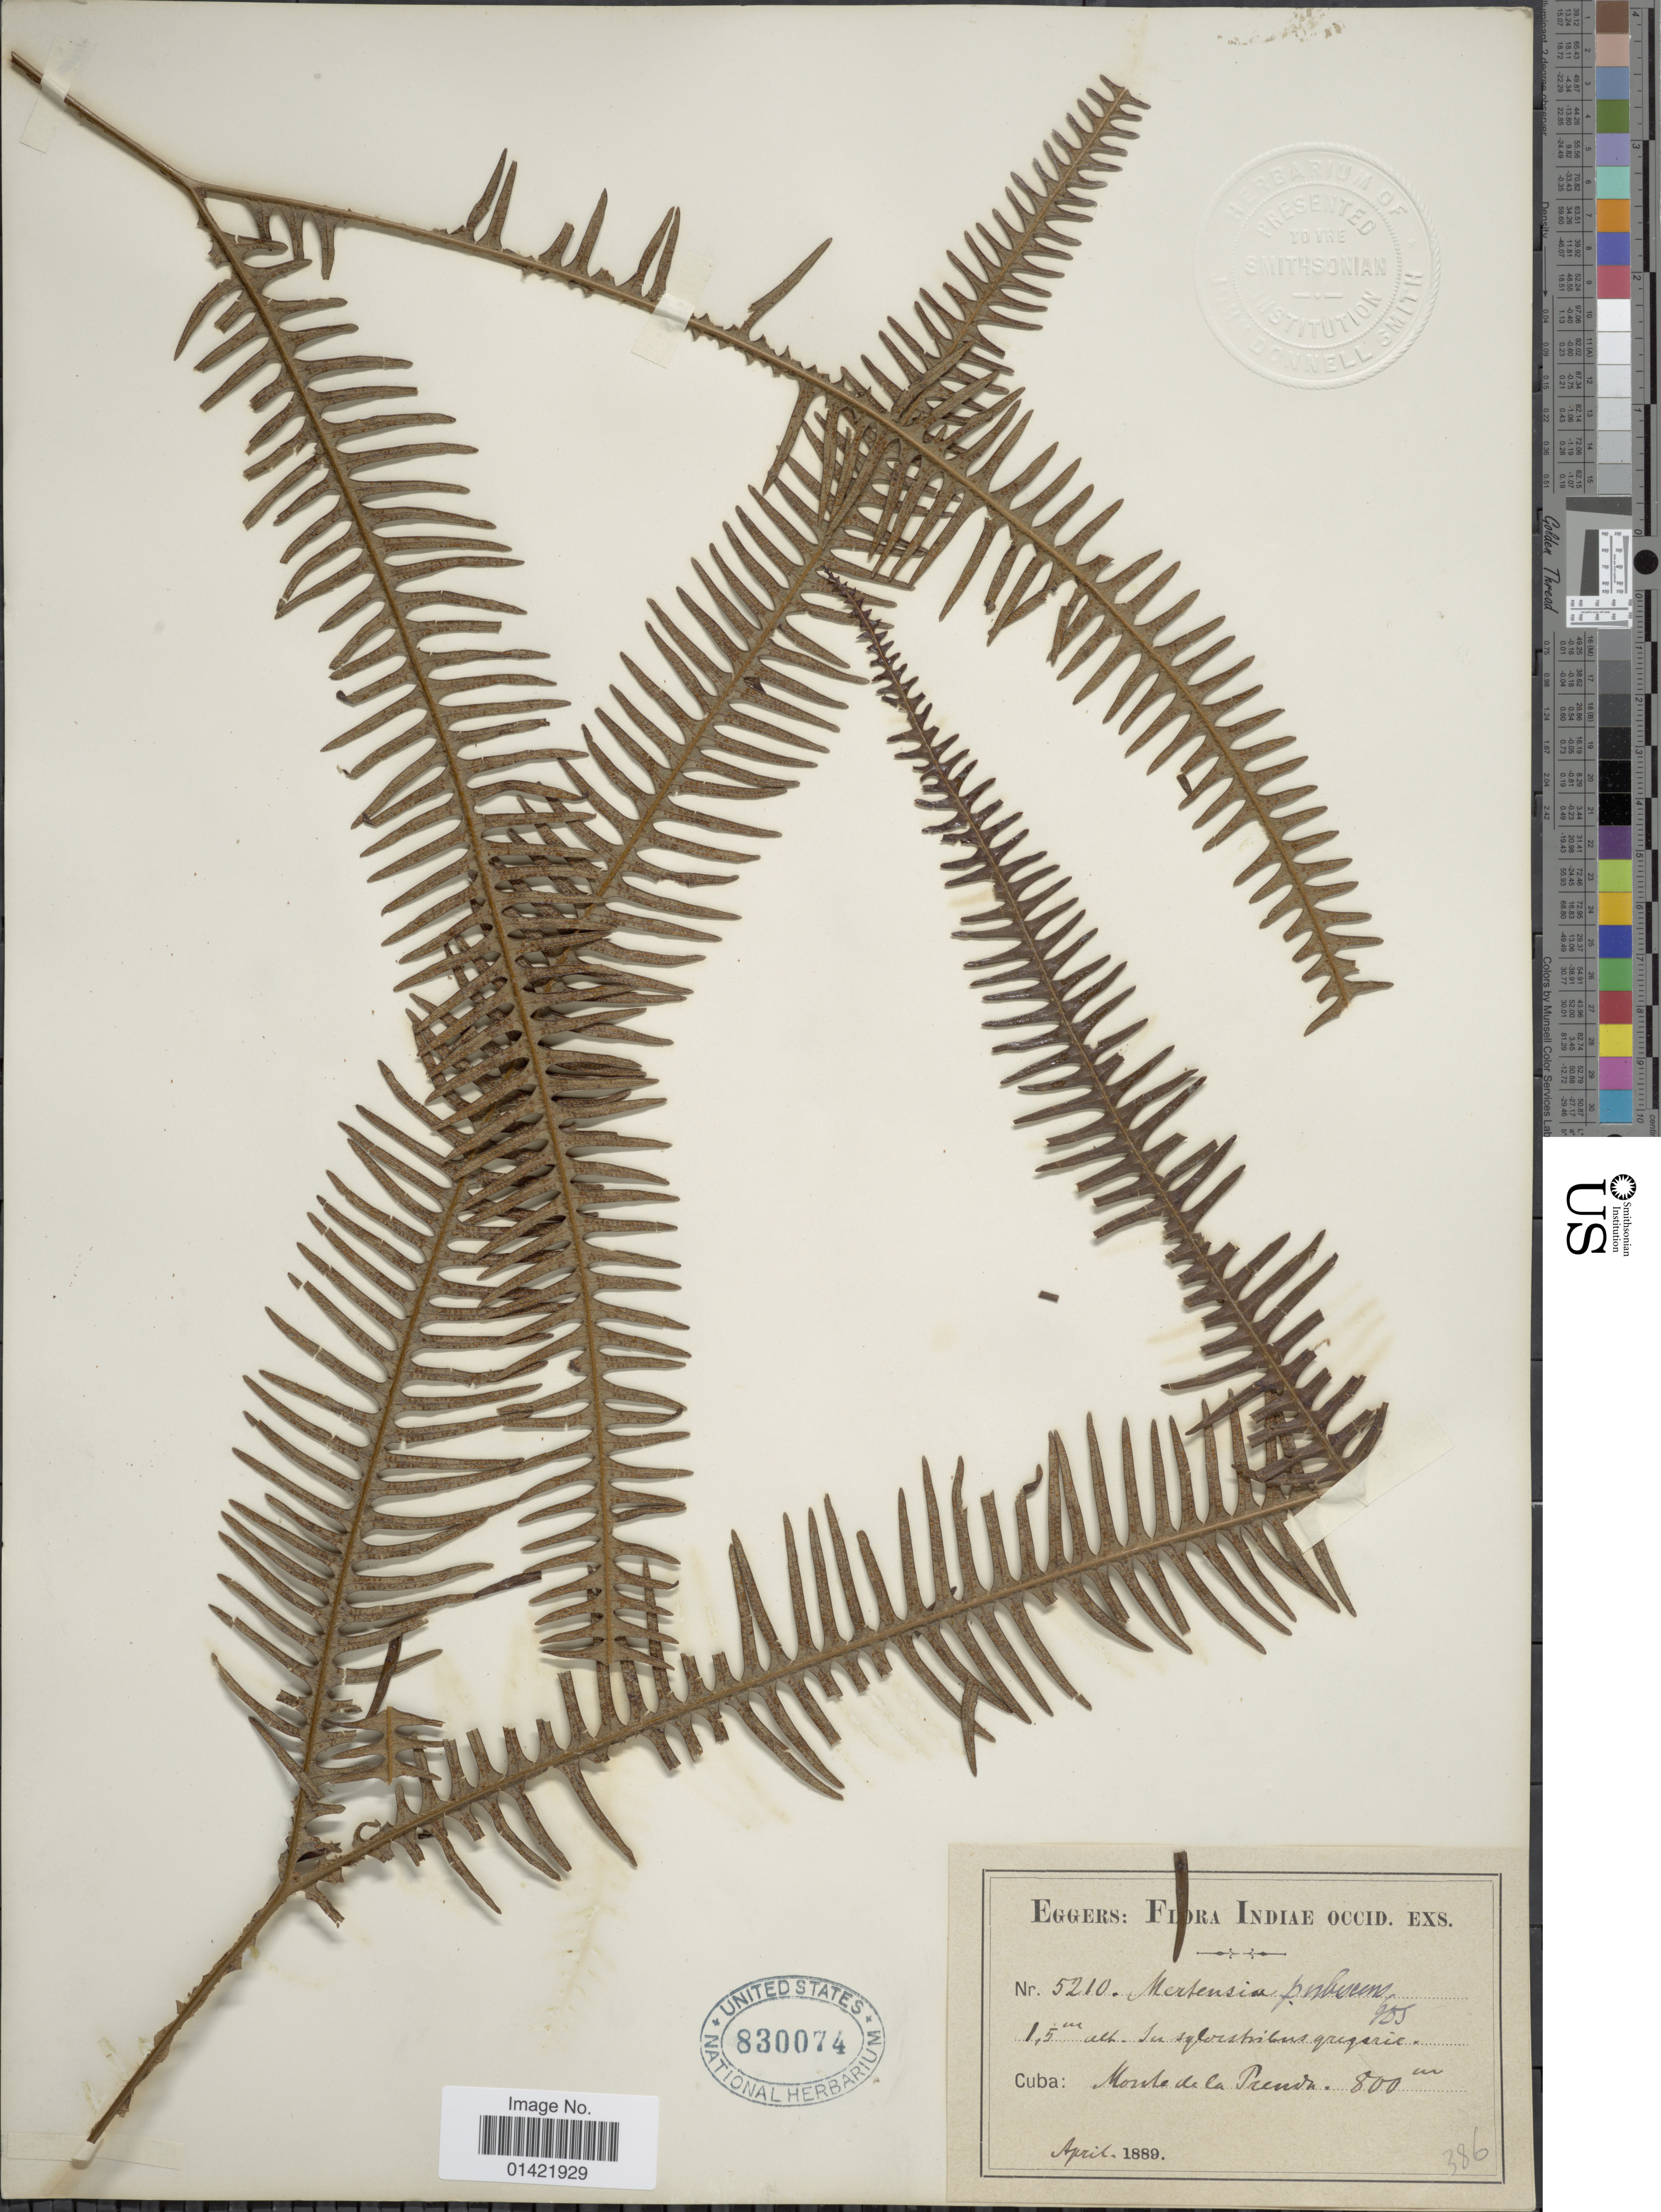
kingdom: Plantae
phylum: Tracheophyta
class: Polypodiopsida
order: Gleicheniales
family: Gleicheniaceae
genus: Sticherus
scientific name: Sticherus bifidus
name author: (Willd.) Ching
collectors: -. Eggers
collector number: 5210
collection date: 1889-04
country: Cuba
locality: Monte de la Prenda. Flora Indiae occid. exs.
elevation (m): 800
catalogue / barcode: US 830074